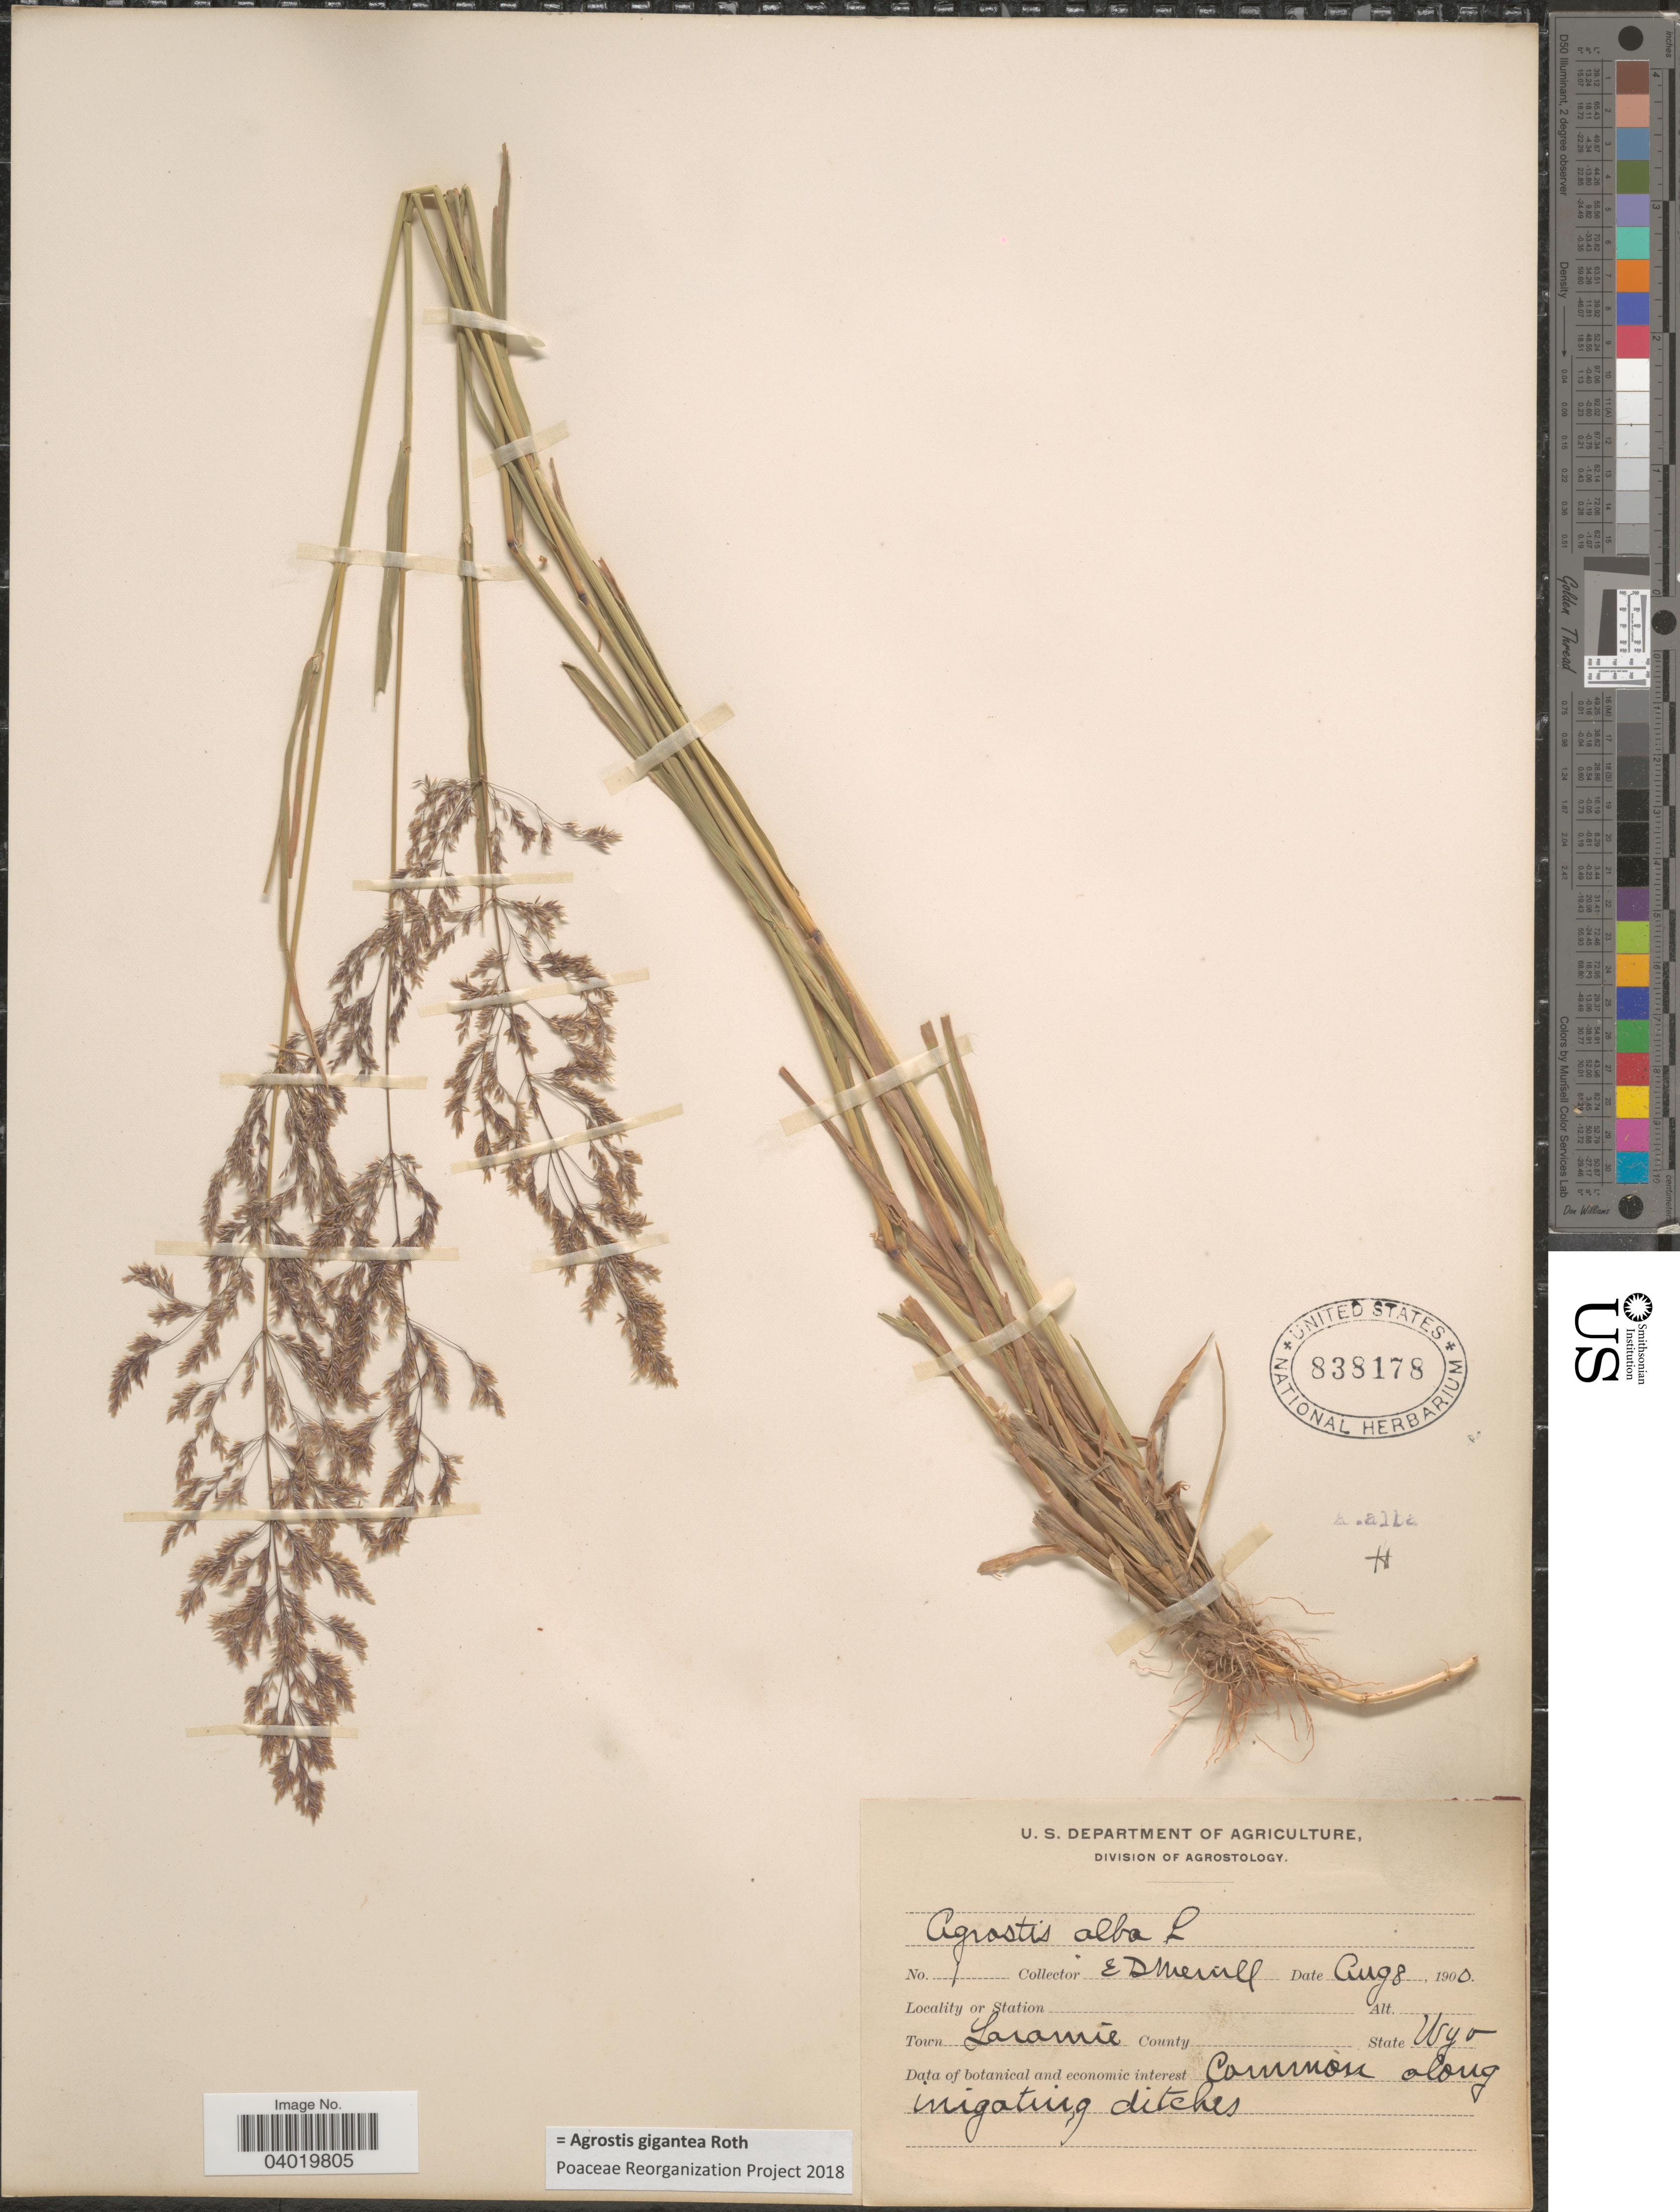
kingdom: Plantae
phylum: Tracheophyta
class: Liliopsida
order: Poales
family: Poaceae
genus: Agrostis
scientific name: Agrostis gigantea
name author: Roth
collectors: E. D. Merrill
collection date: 1900-08-08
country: United States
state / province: Wyoming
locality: Town Laramie.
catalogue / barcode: US 838178